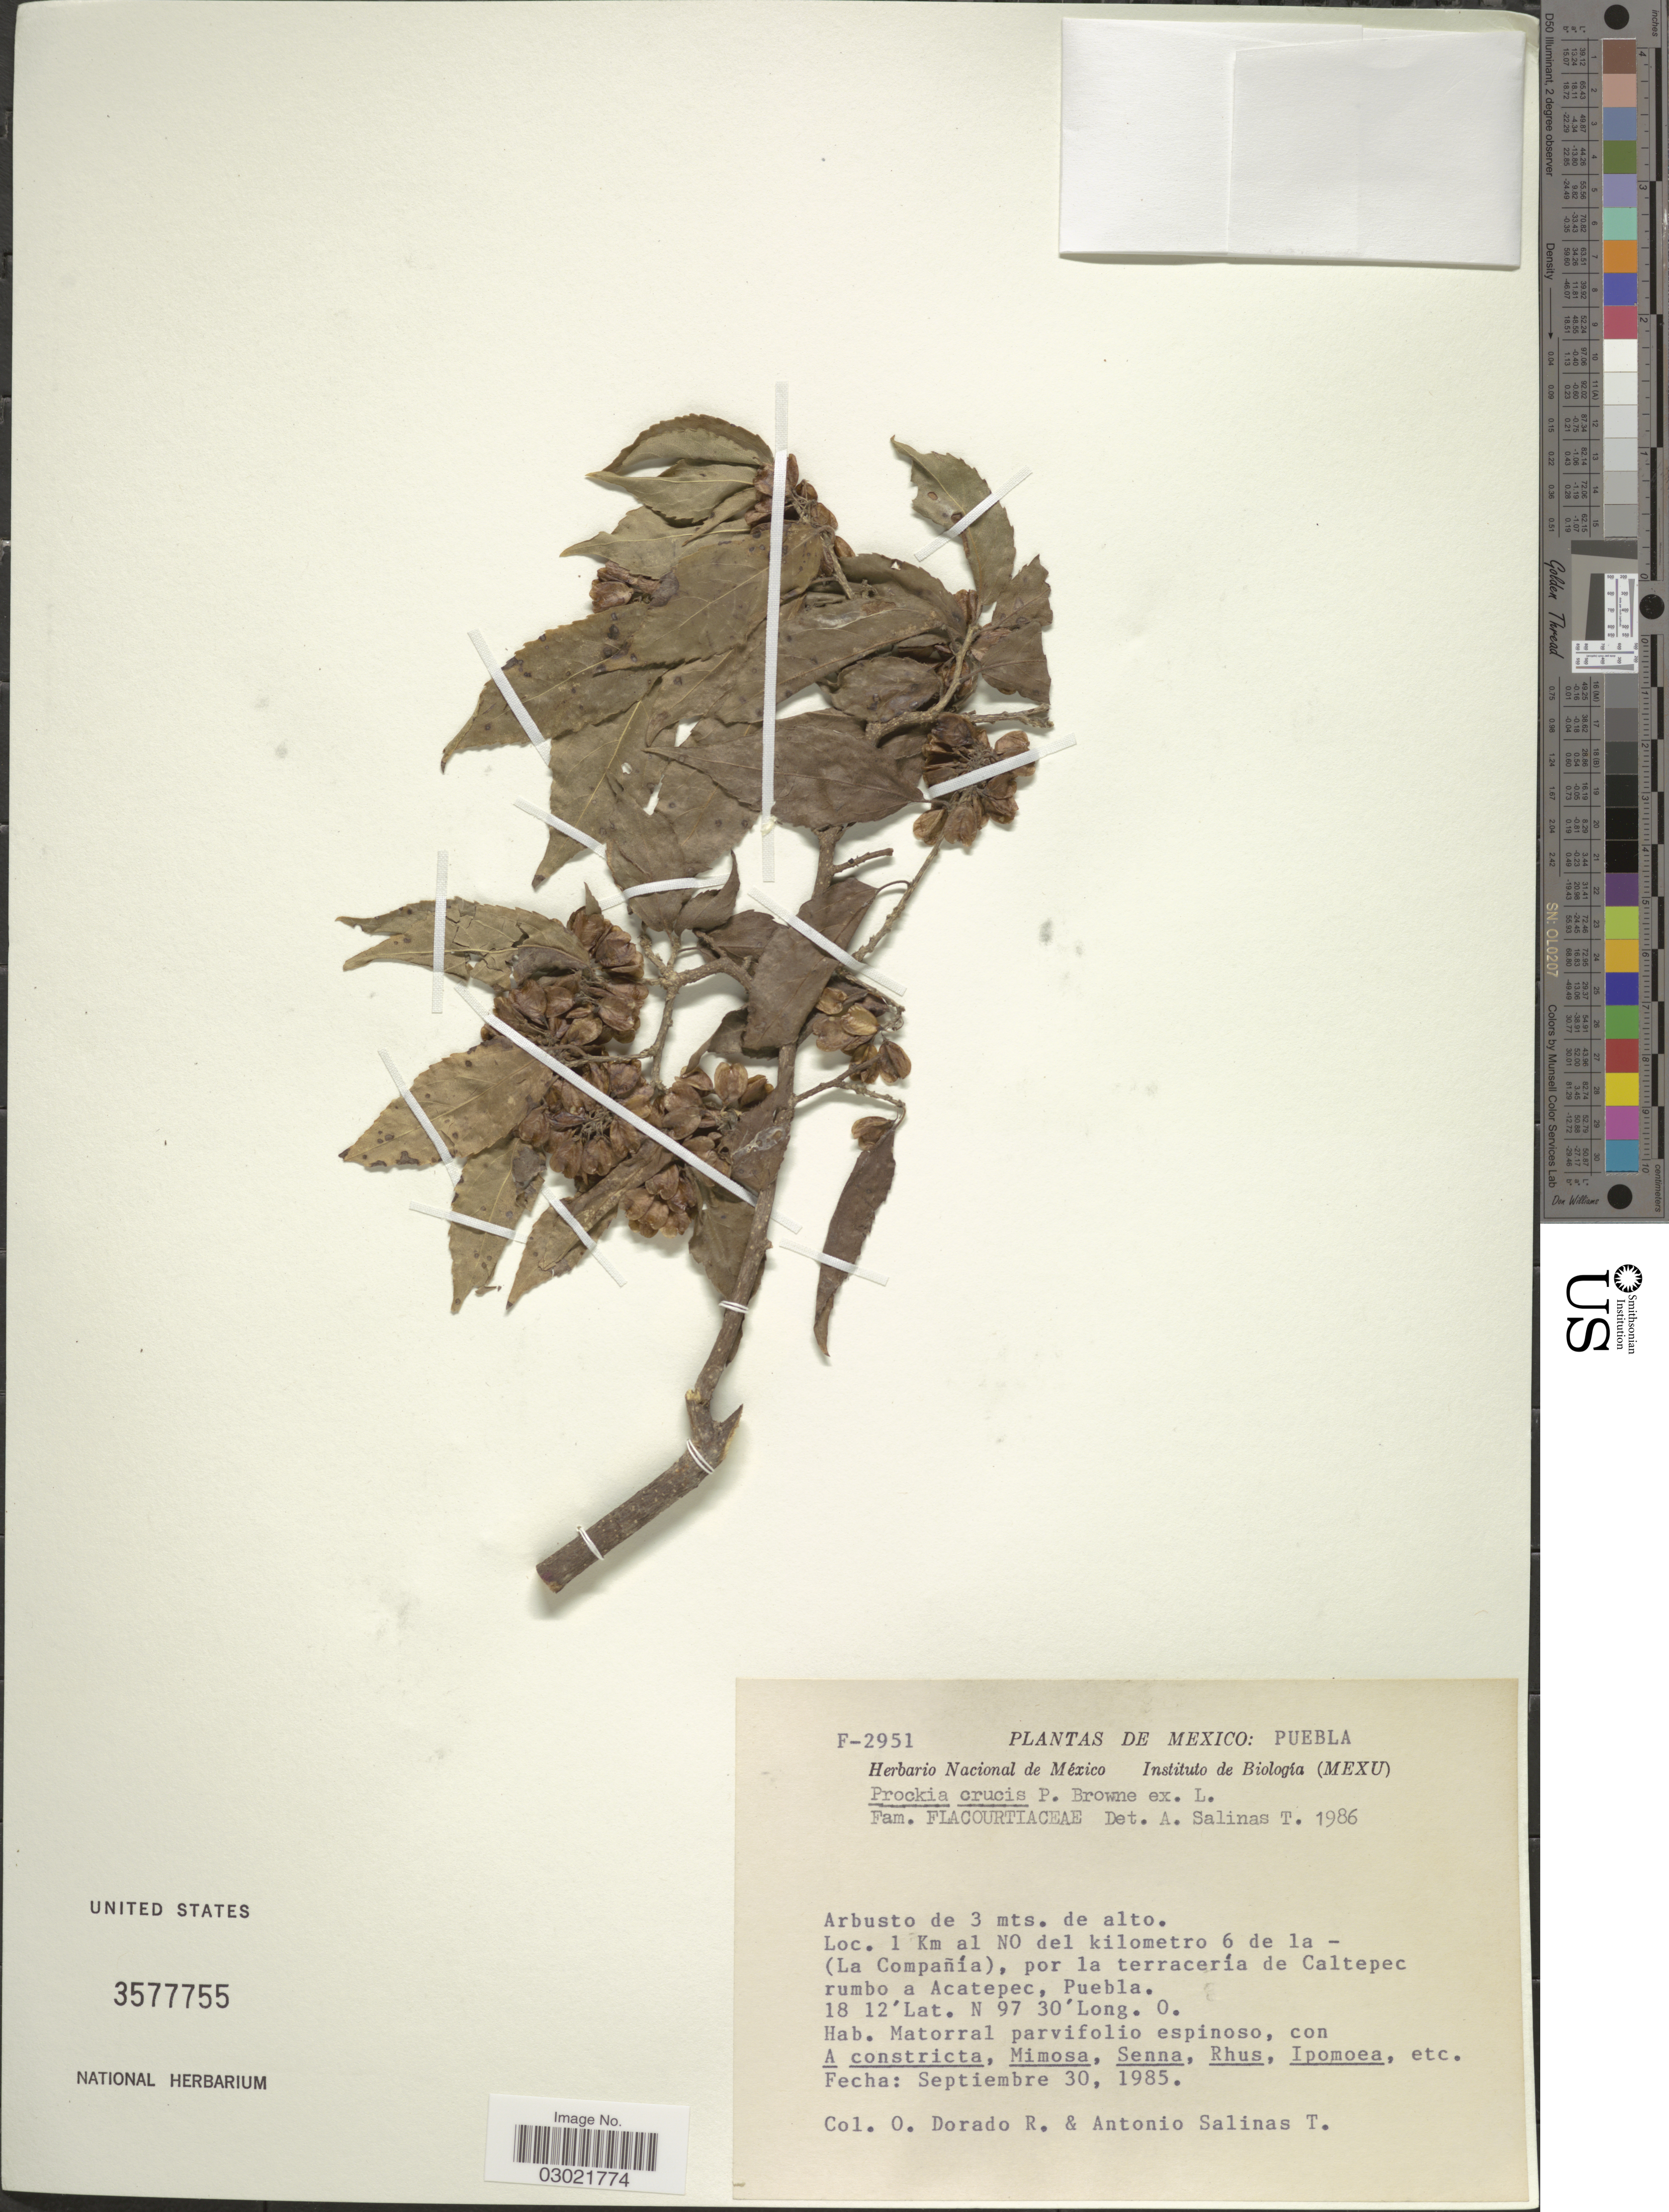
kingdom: Plantae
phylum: Tracheophyta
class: Magnoliopsida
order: Malpighiales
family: Salicaceae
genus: Prockia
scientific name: Prockia crucis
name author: P. Browne ex L.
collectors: O. Dorado R. & A. Salinas T.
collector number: F-2951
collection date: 1985-09-30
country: Mexico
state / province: Puebla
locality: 1 Km al NO del kilometro 6 de la - (La Compañía), por la terracería de Caltepec rumbo a Acatepec.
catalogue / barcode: US 3577755